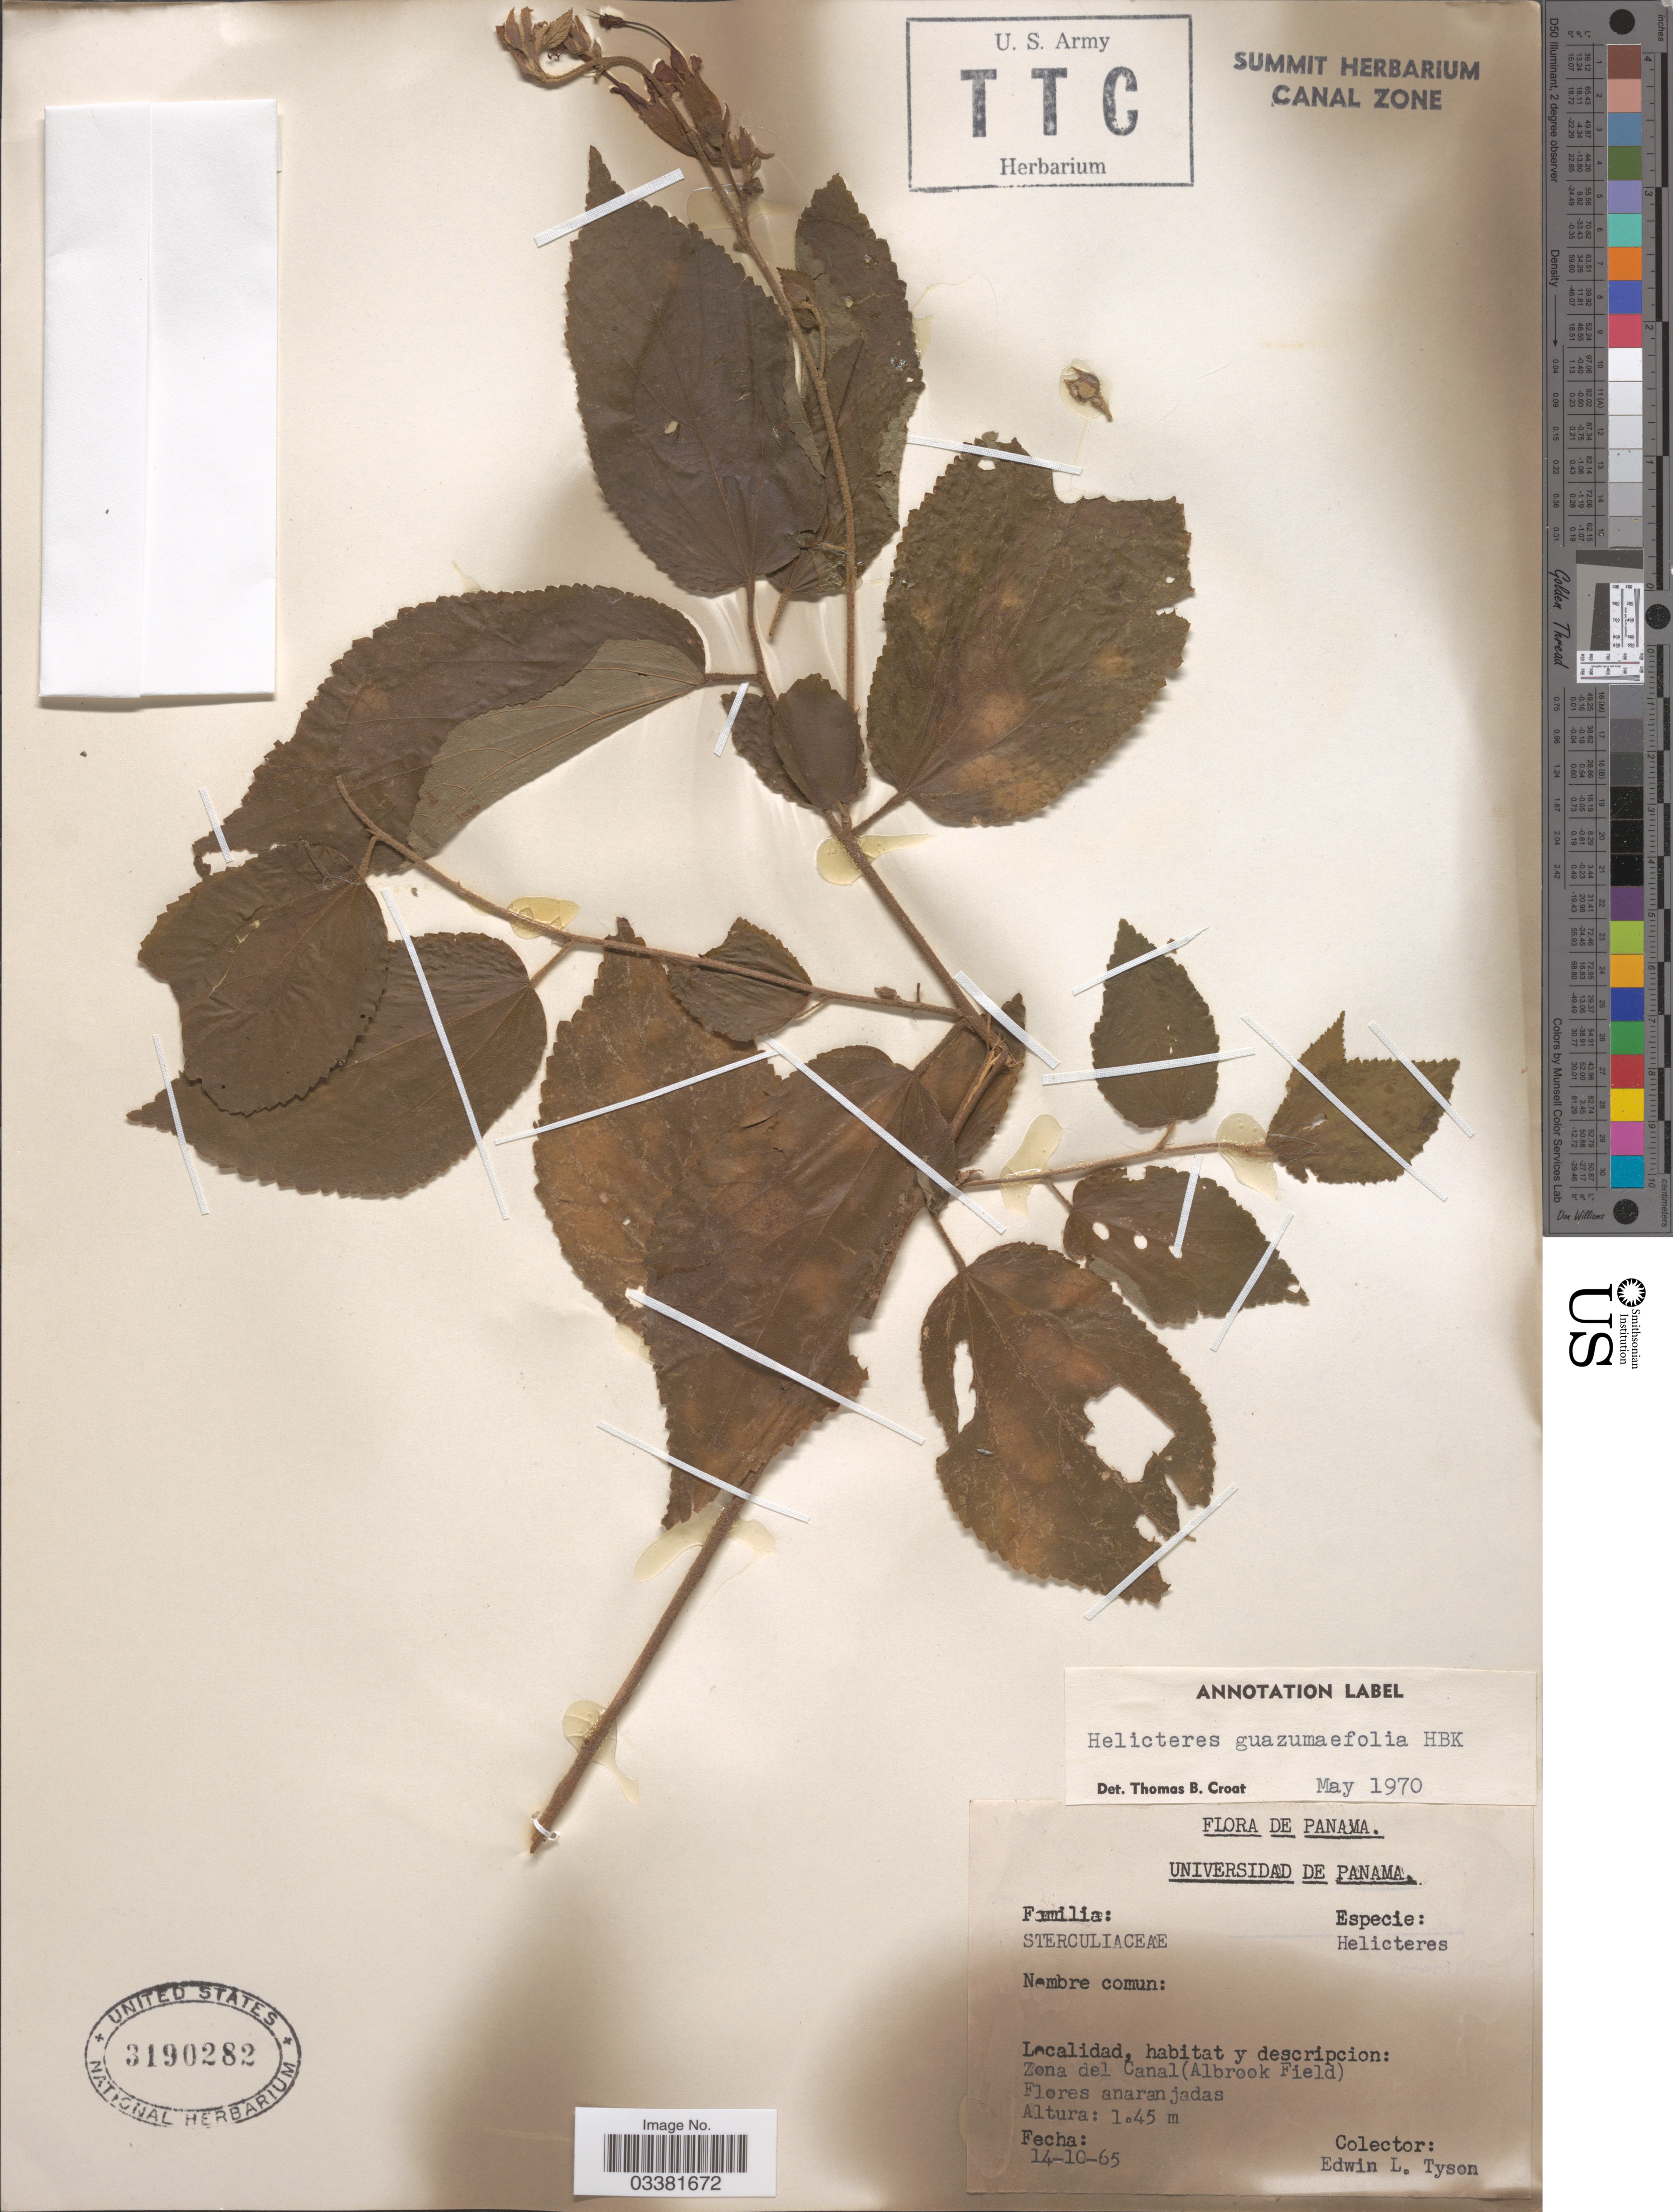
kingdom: Plantae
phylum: Tracheophyta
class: Magnoliopsida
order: Malvales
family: Malvaceae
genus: Helicteres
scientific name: Helicteres guazumifolia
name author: Kunth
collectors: E. L. Tyson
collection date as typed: Transcribed d/m/y: 14/10/65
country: Panama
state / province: Colón / Panamá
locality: Zona del Canal (Albrook Field).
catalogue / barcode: US 3190282